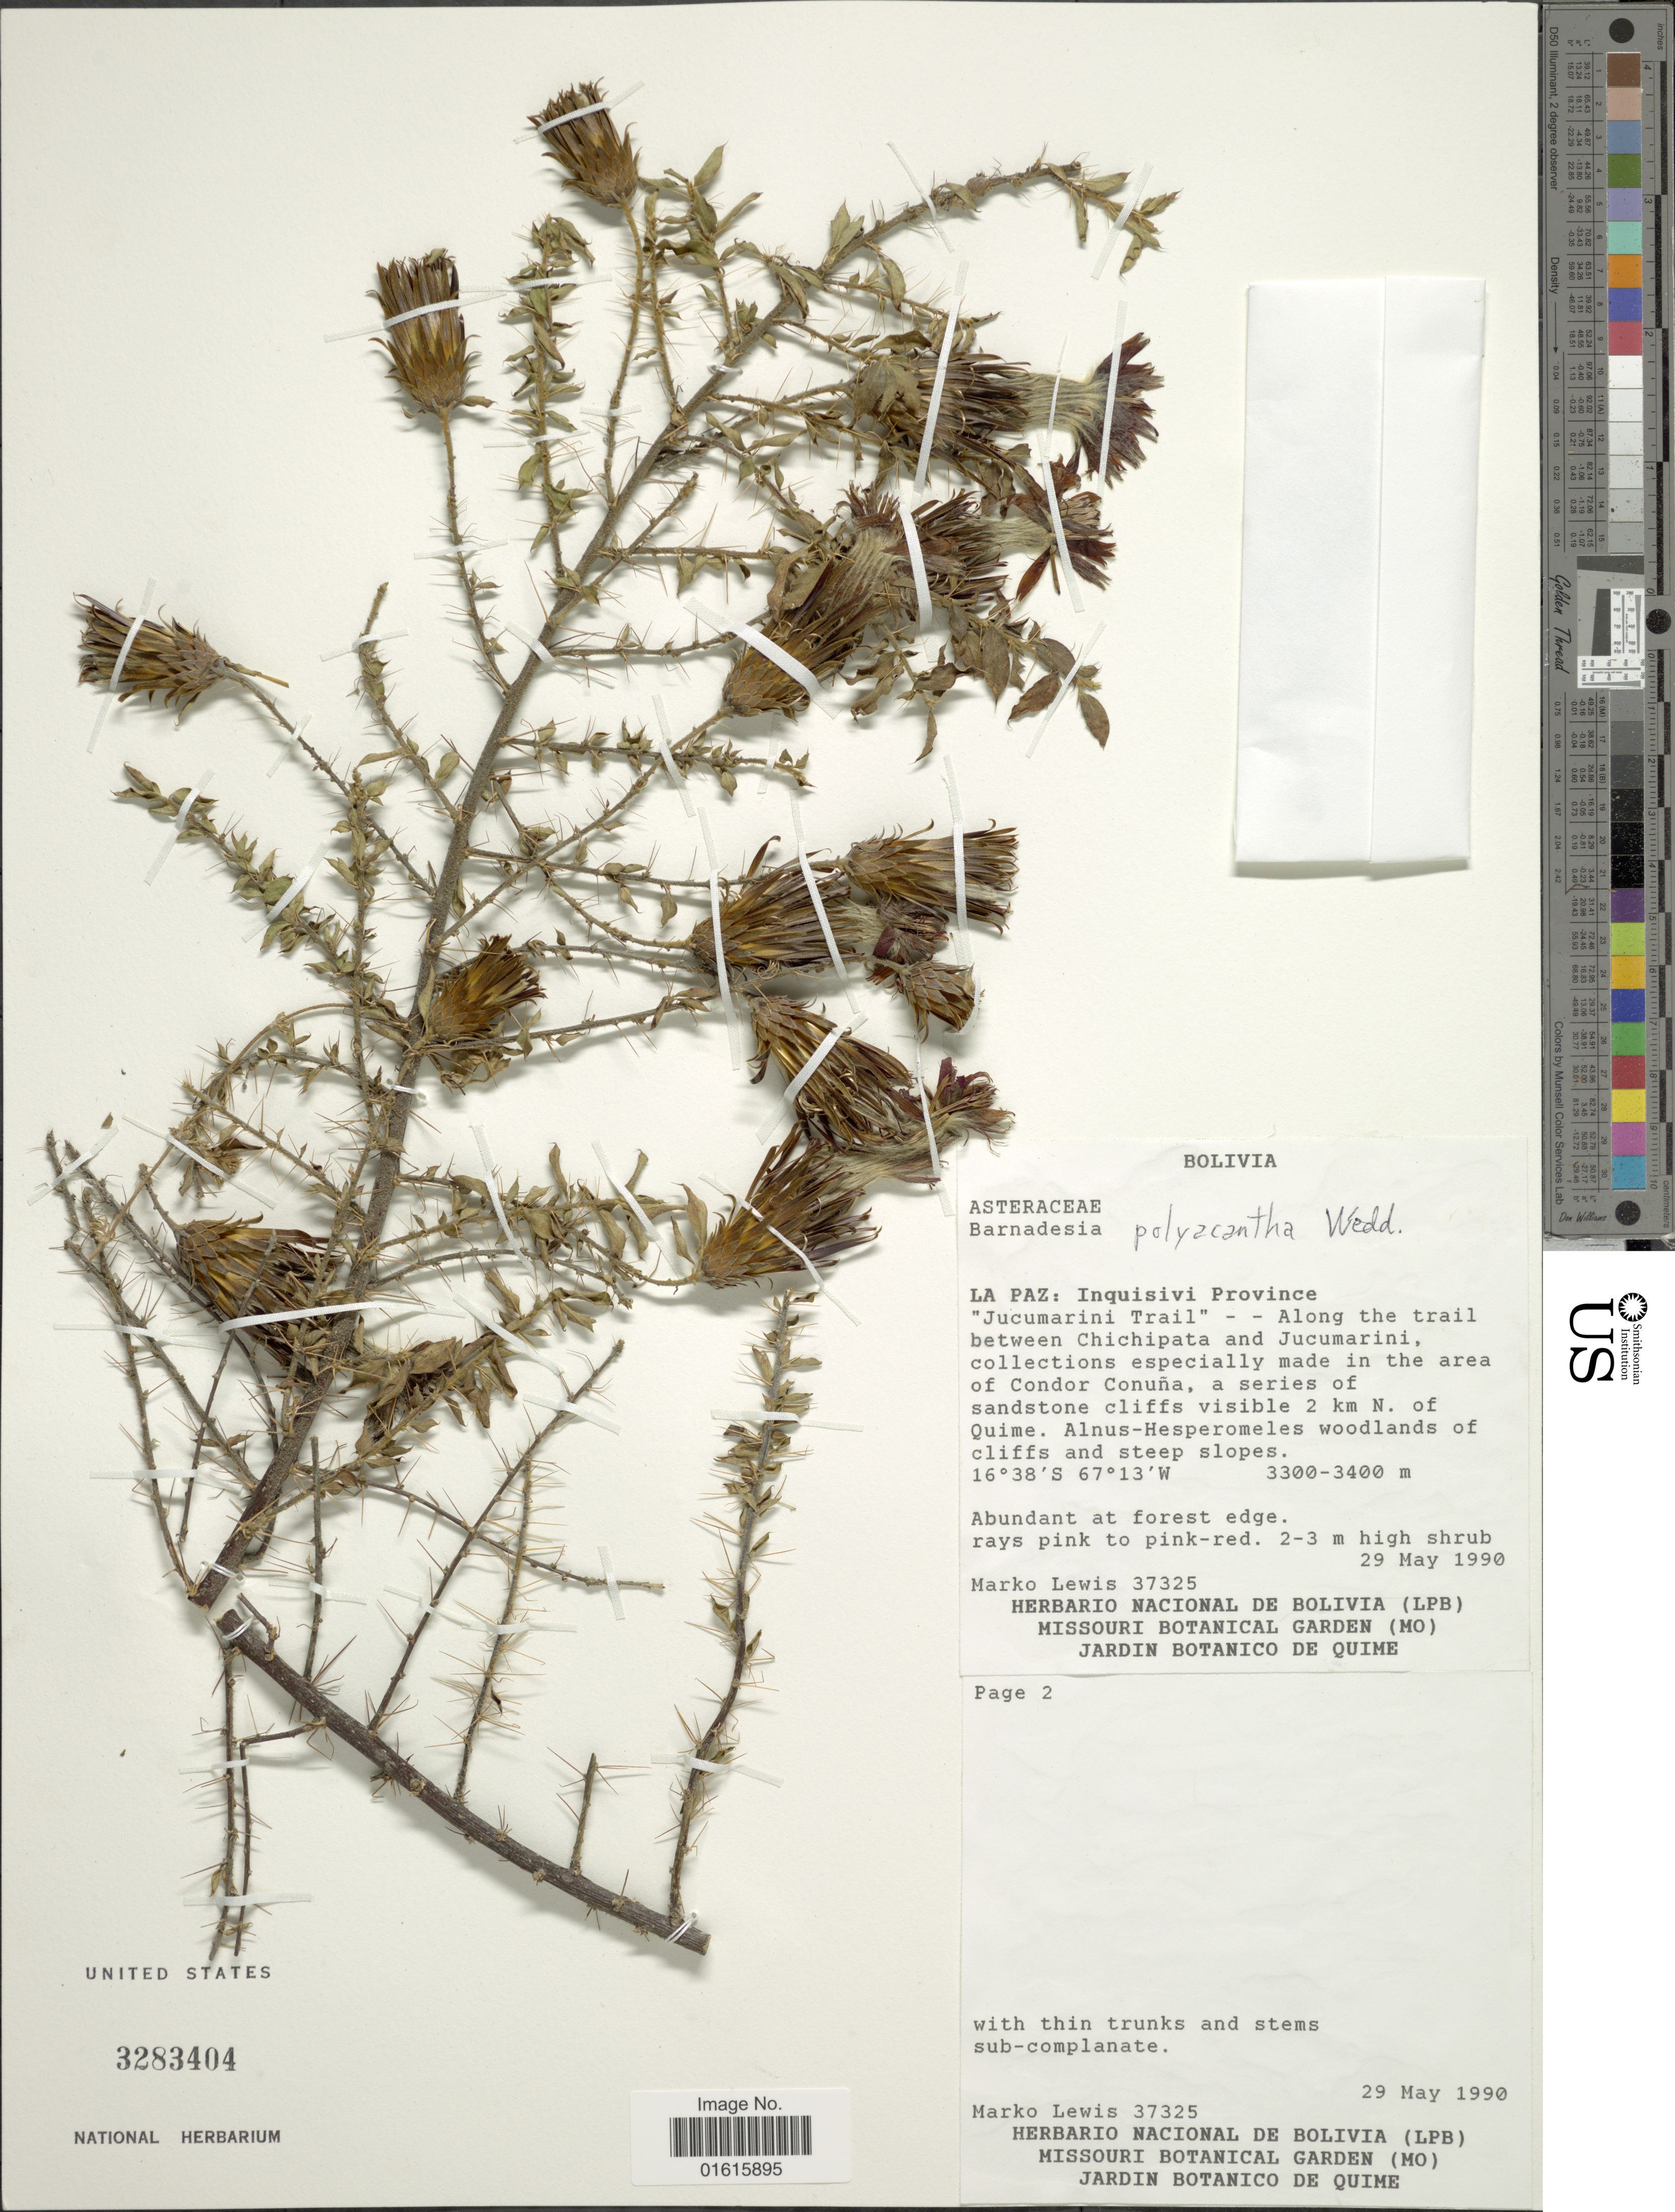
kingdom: Plantae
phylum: Tracheophyta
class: Magnoliopsida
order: Asterales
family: Asteraceae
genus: Barnadesia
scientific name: Barnadesia polyacantha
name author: Wedd.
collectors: M. A. Lewis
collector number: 37325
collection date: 1990-05-29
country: Bolivia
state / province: La Paz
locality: Inquisivi Province, "Jucumarini Trail" Along the trail between Chichipata and Jucumarini, collections especially made in the area of Condor Conuna, a series of sandstone cliffs visible 2 km N of Quime. Alnus-Hesperomeles woodlands of cliffs and steep slopes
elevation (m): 3300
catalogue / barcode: US 3283404